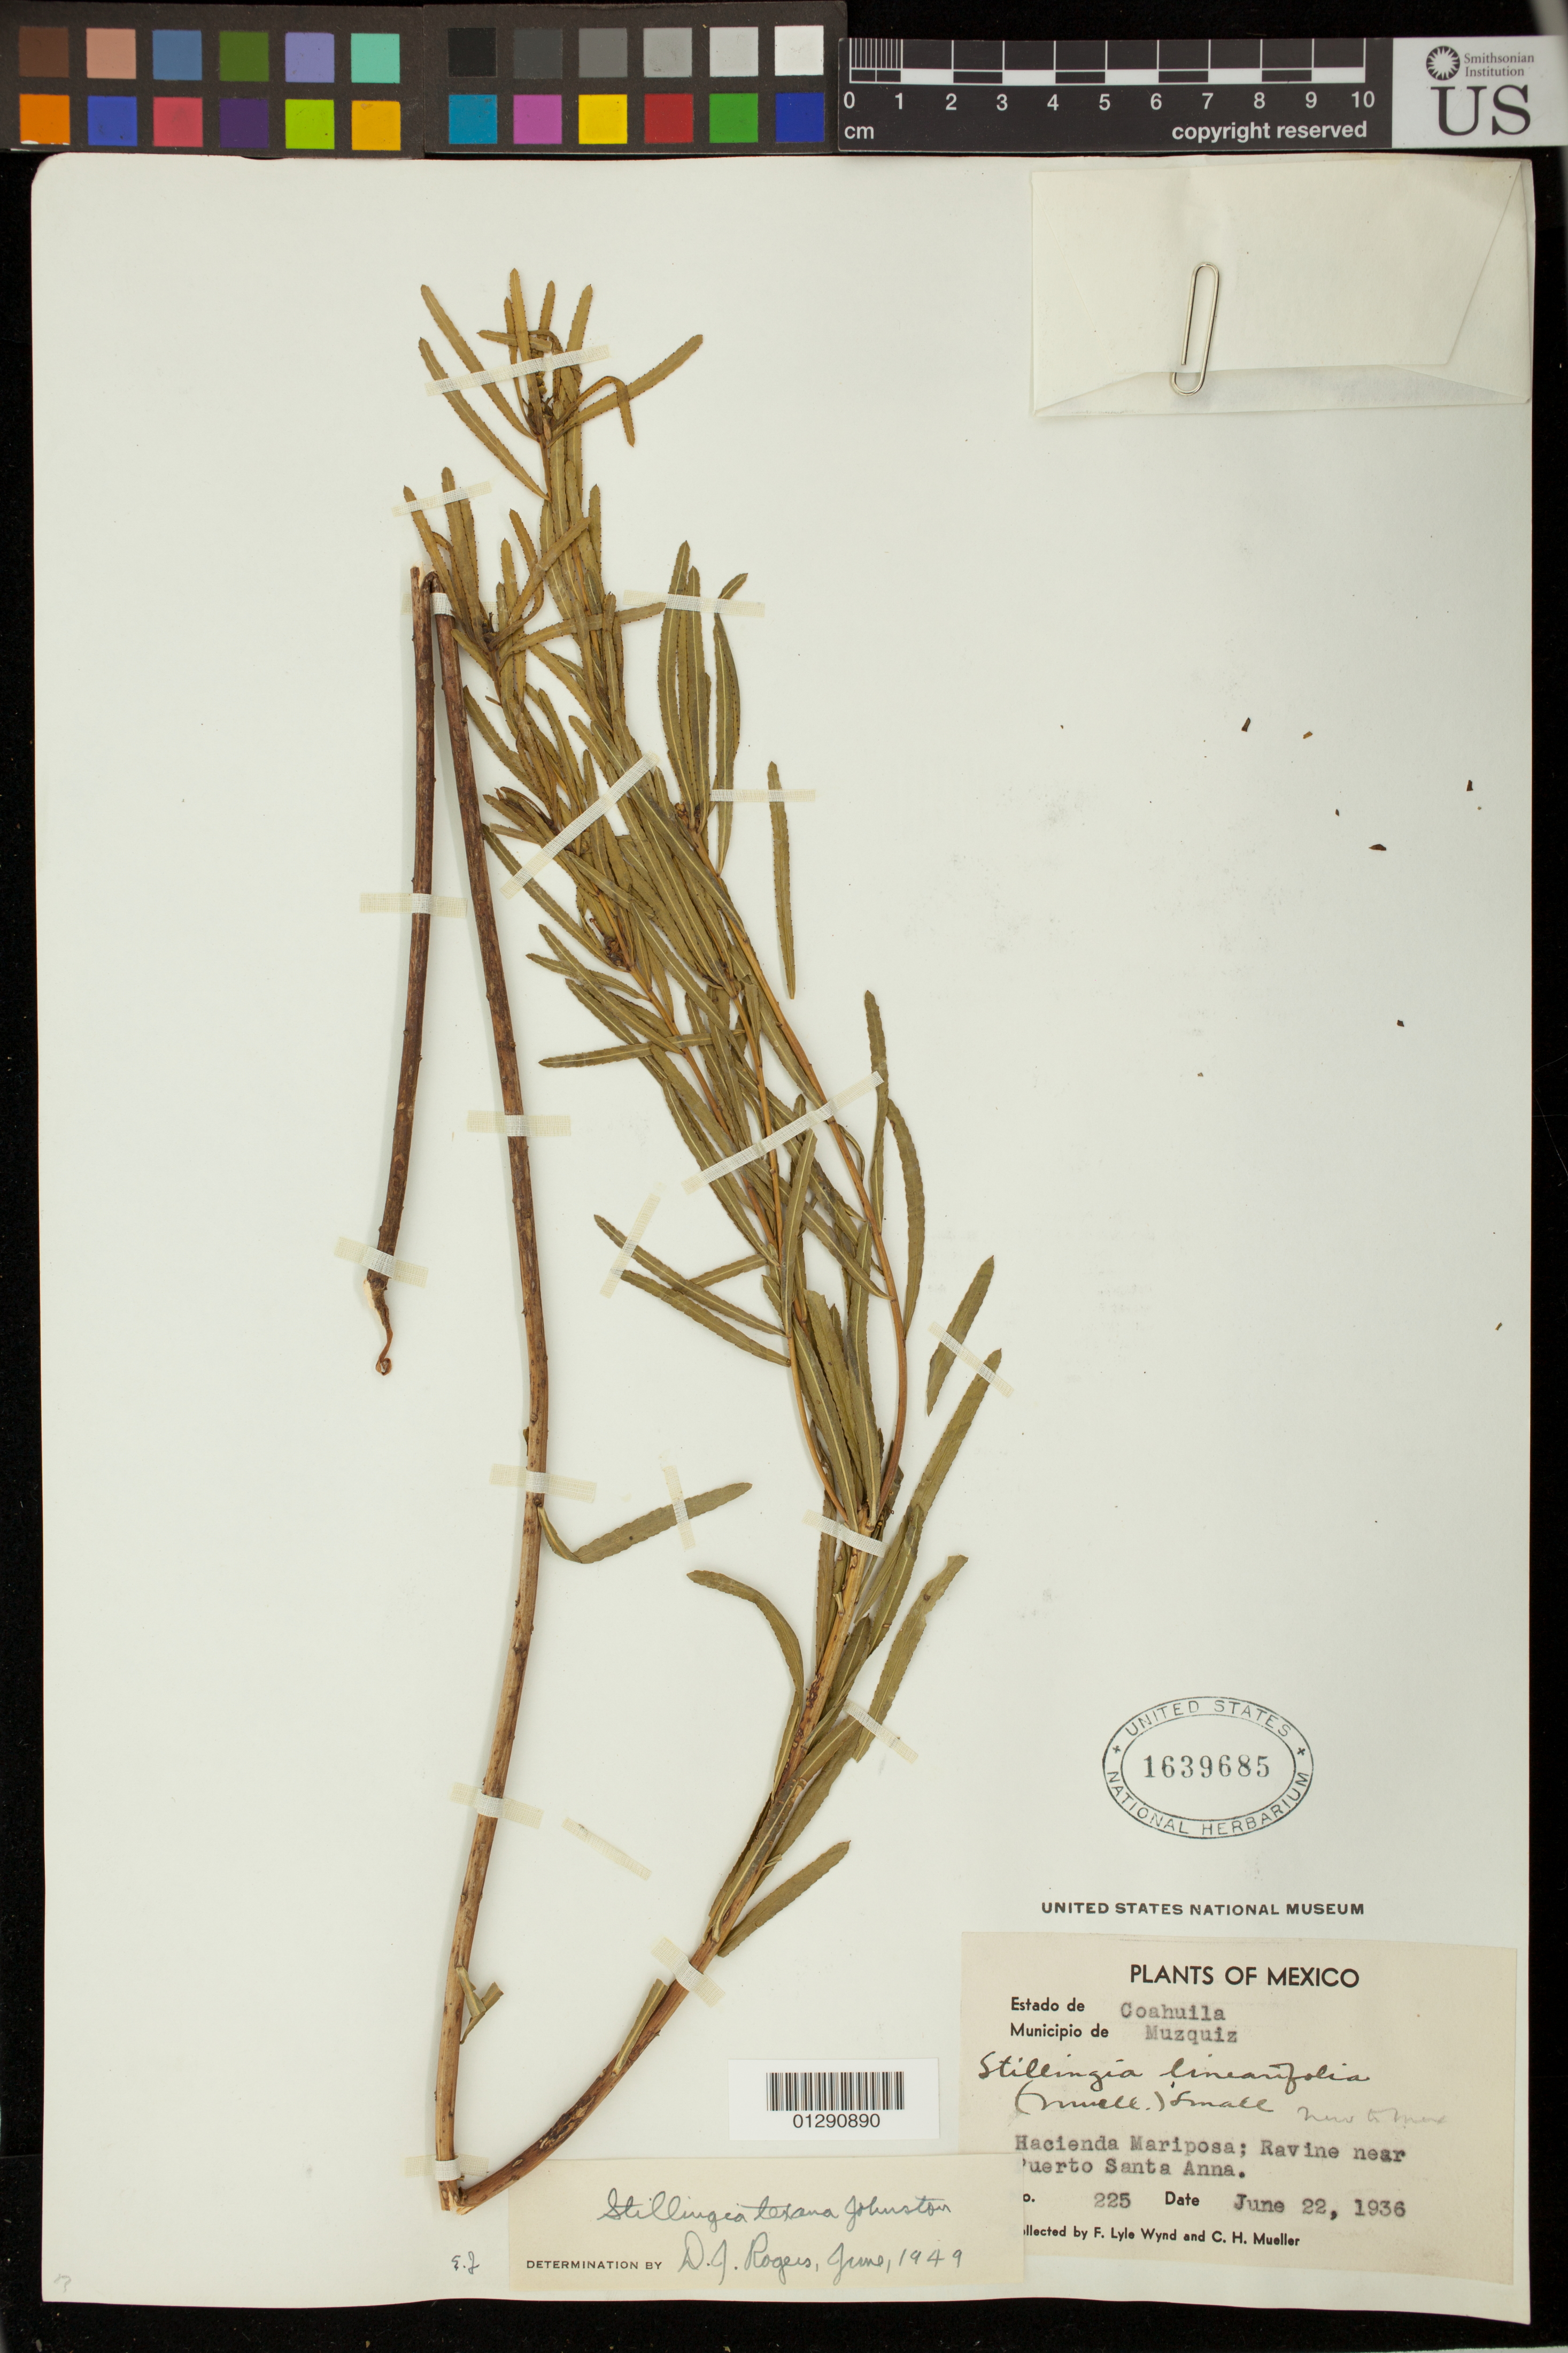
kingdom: Plantae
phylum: Tracheophyta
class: Magnoliopsida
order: Malpighiales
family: Euphorbiaceae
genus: Stillingia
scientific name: Stillingia texana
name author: I.M. Johnst.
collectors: F. L. Wynd & C. H. Mueller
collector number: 225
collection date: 1936-06-22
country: Mexico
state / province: Coahuila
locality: Muzquiz. Hacienda Mariposa; Ravine near Puerto Santa Anna.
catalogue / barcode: US 1639685